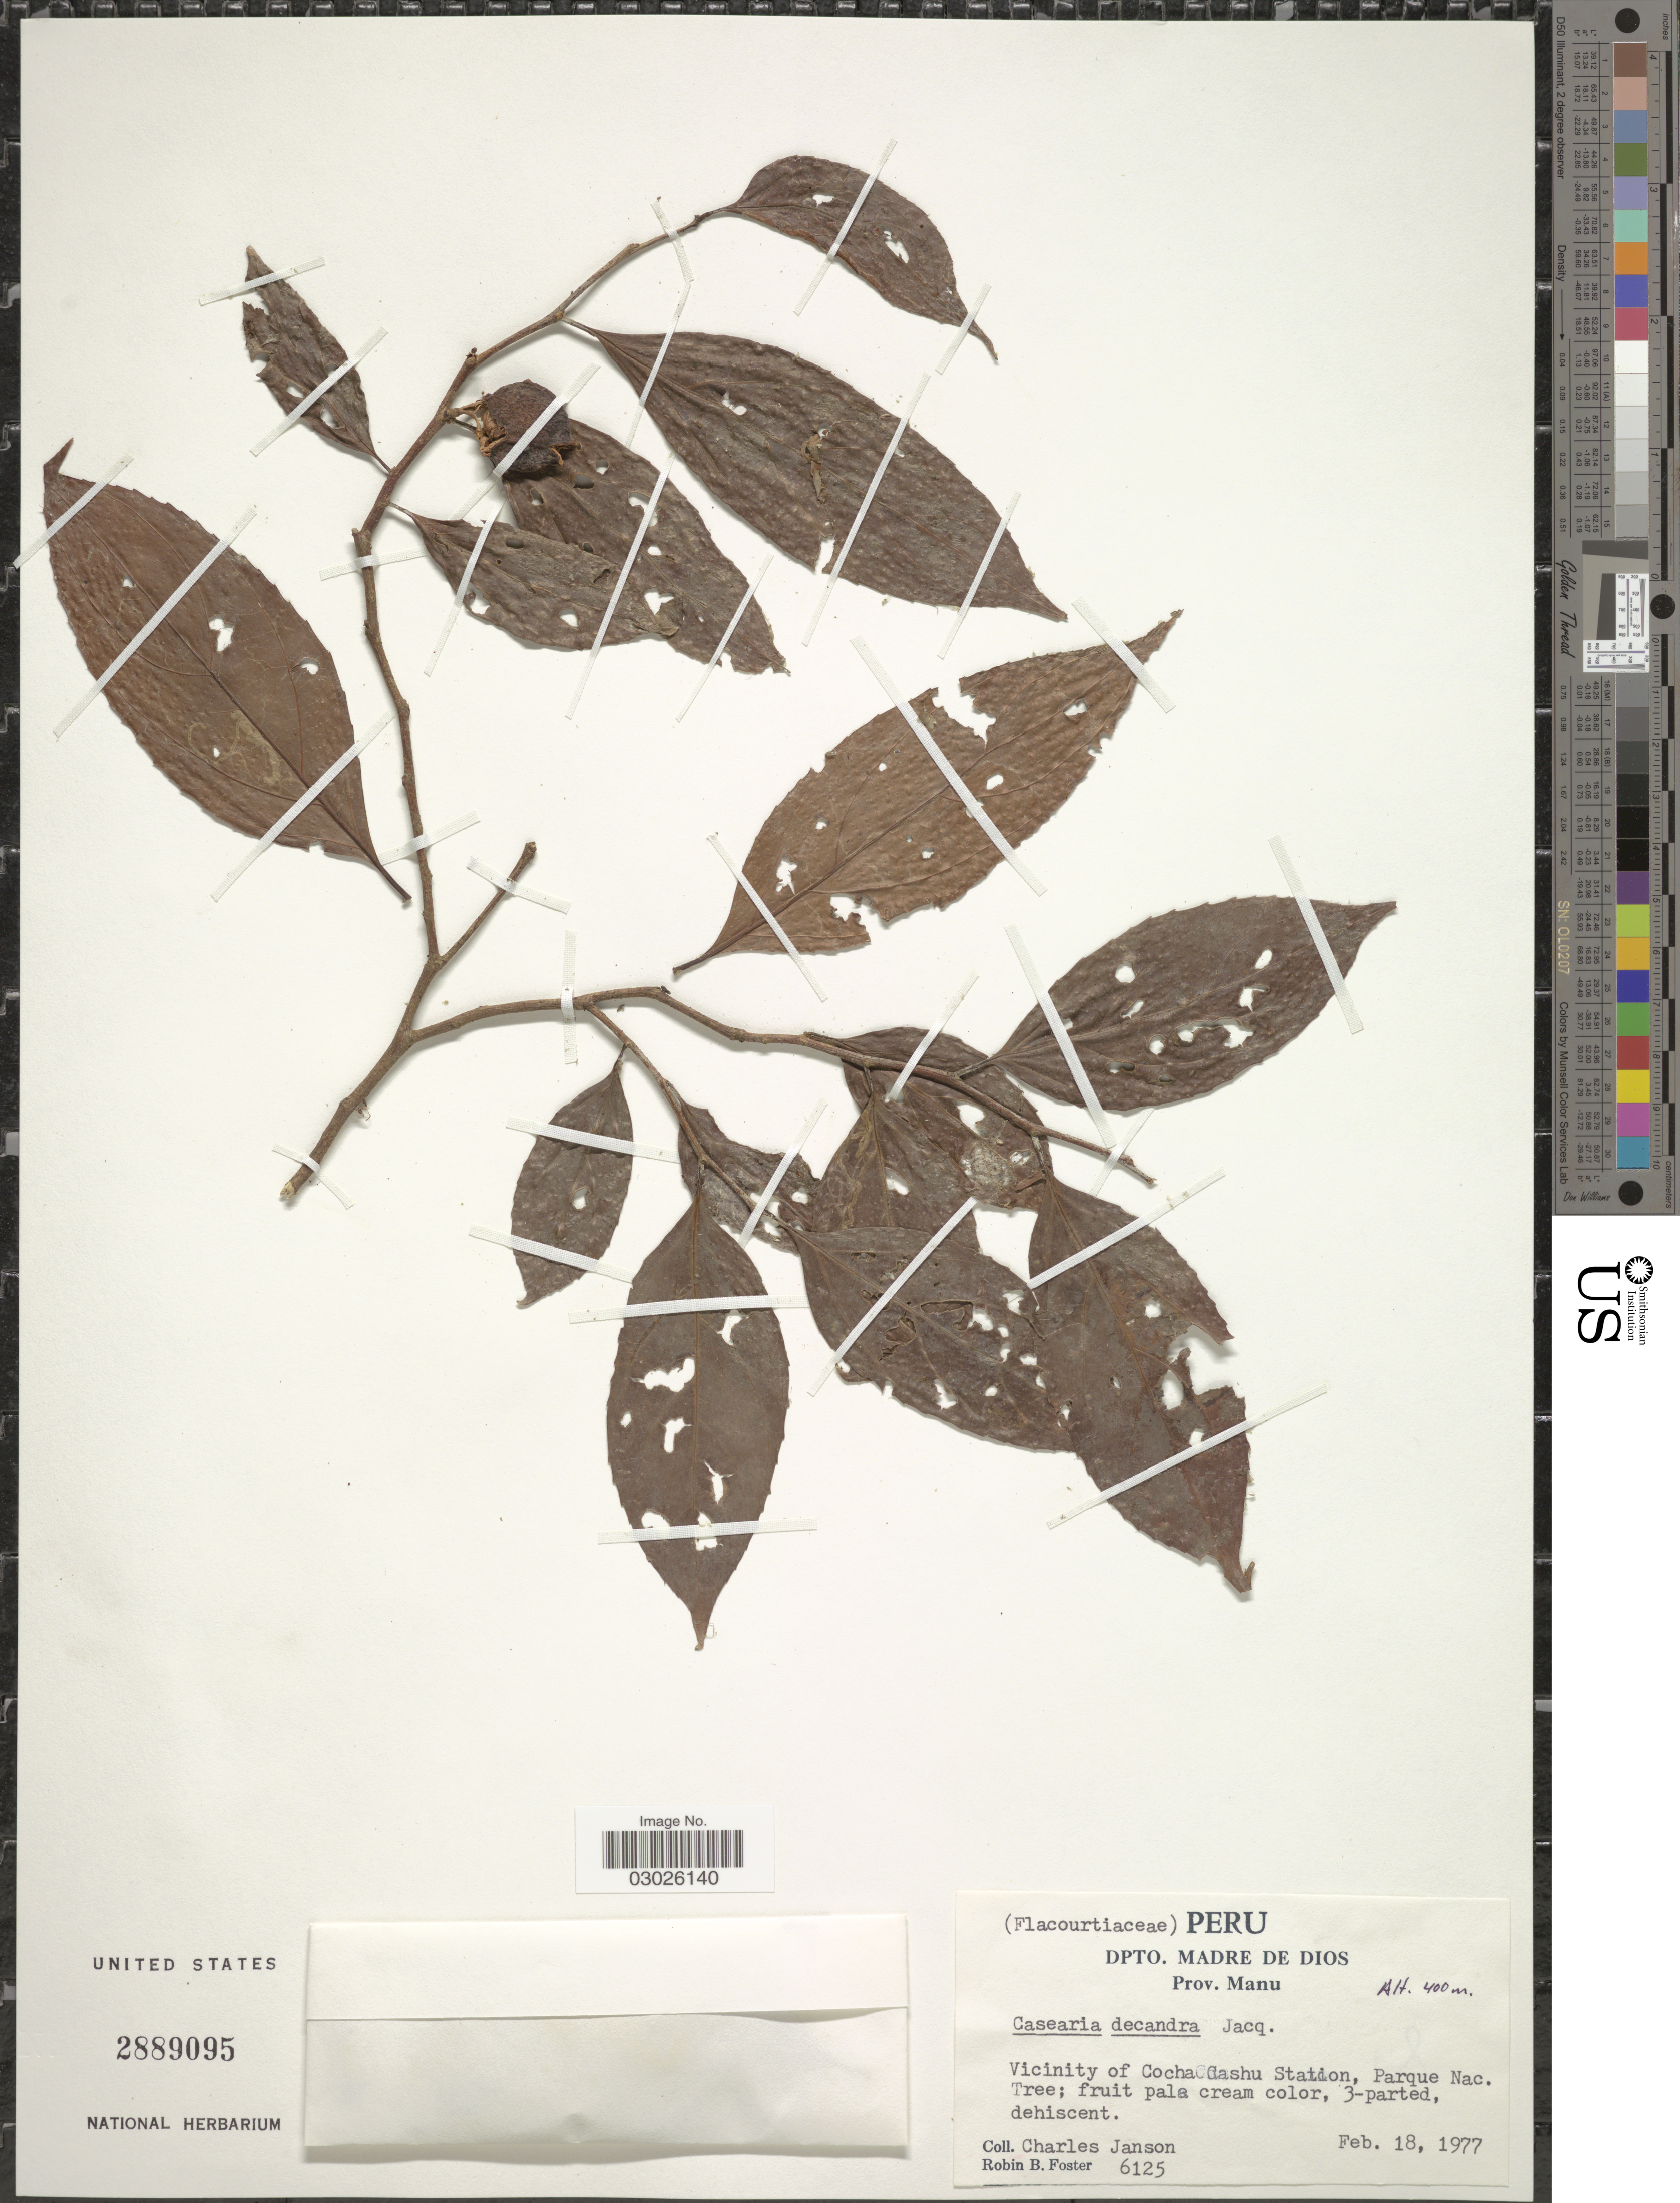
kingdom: Plantae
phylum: Tracheophyta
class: Magnoliopsida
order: Malpighiales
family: Salicaceae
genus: Casearia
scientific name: Casearia decandra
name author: Jacq.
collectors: R. B. Foster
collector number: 6125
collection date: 1977-02-18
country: Peru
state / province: Madre de Dios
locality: Dpto. Madre De Dios, Prov. Manu, Vicinity of Cocha Cashu Station, Parque Nac.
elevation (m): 400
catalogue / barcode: US 2889095